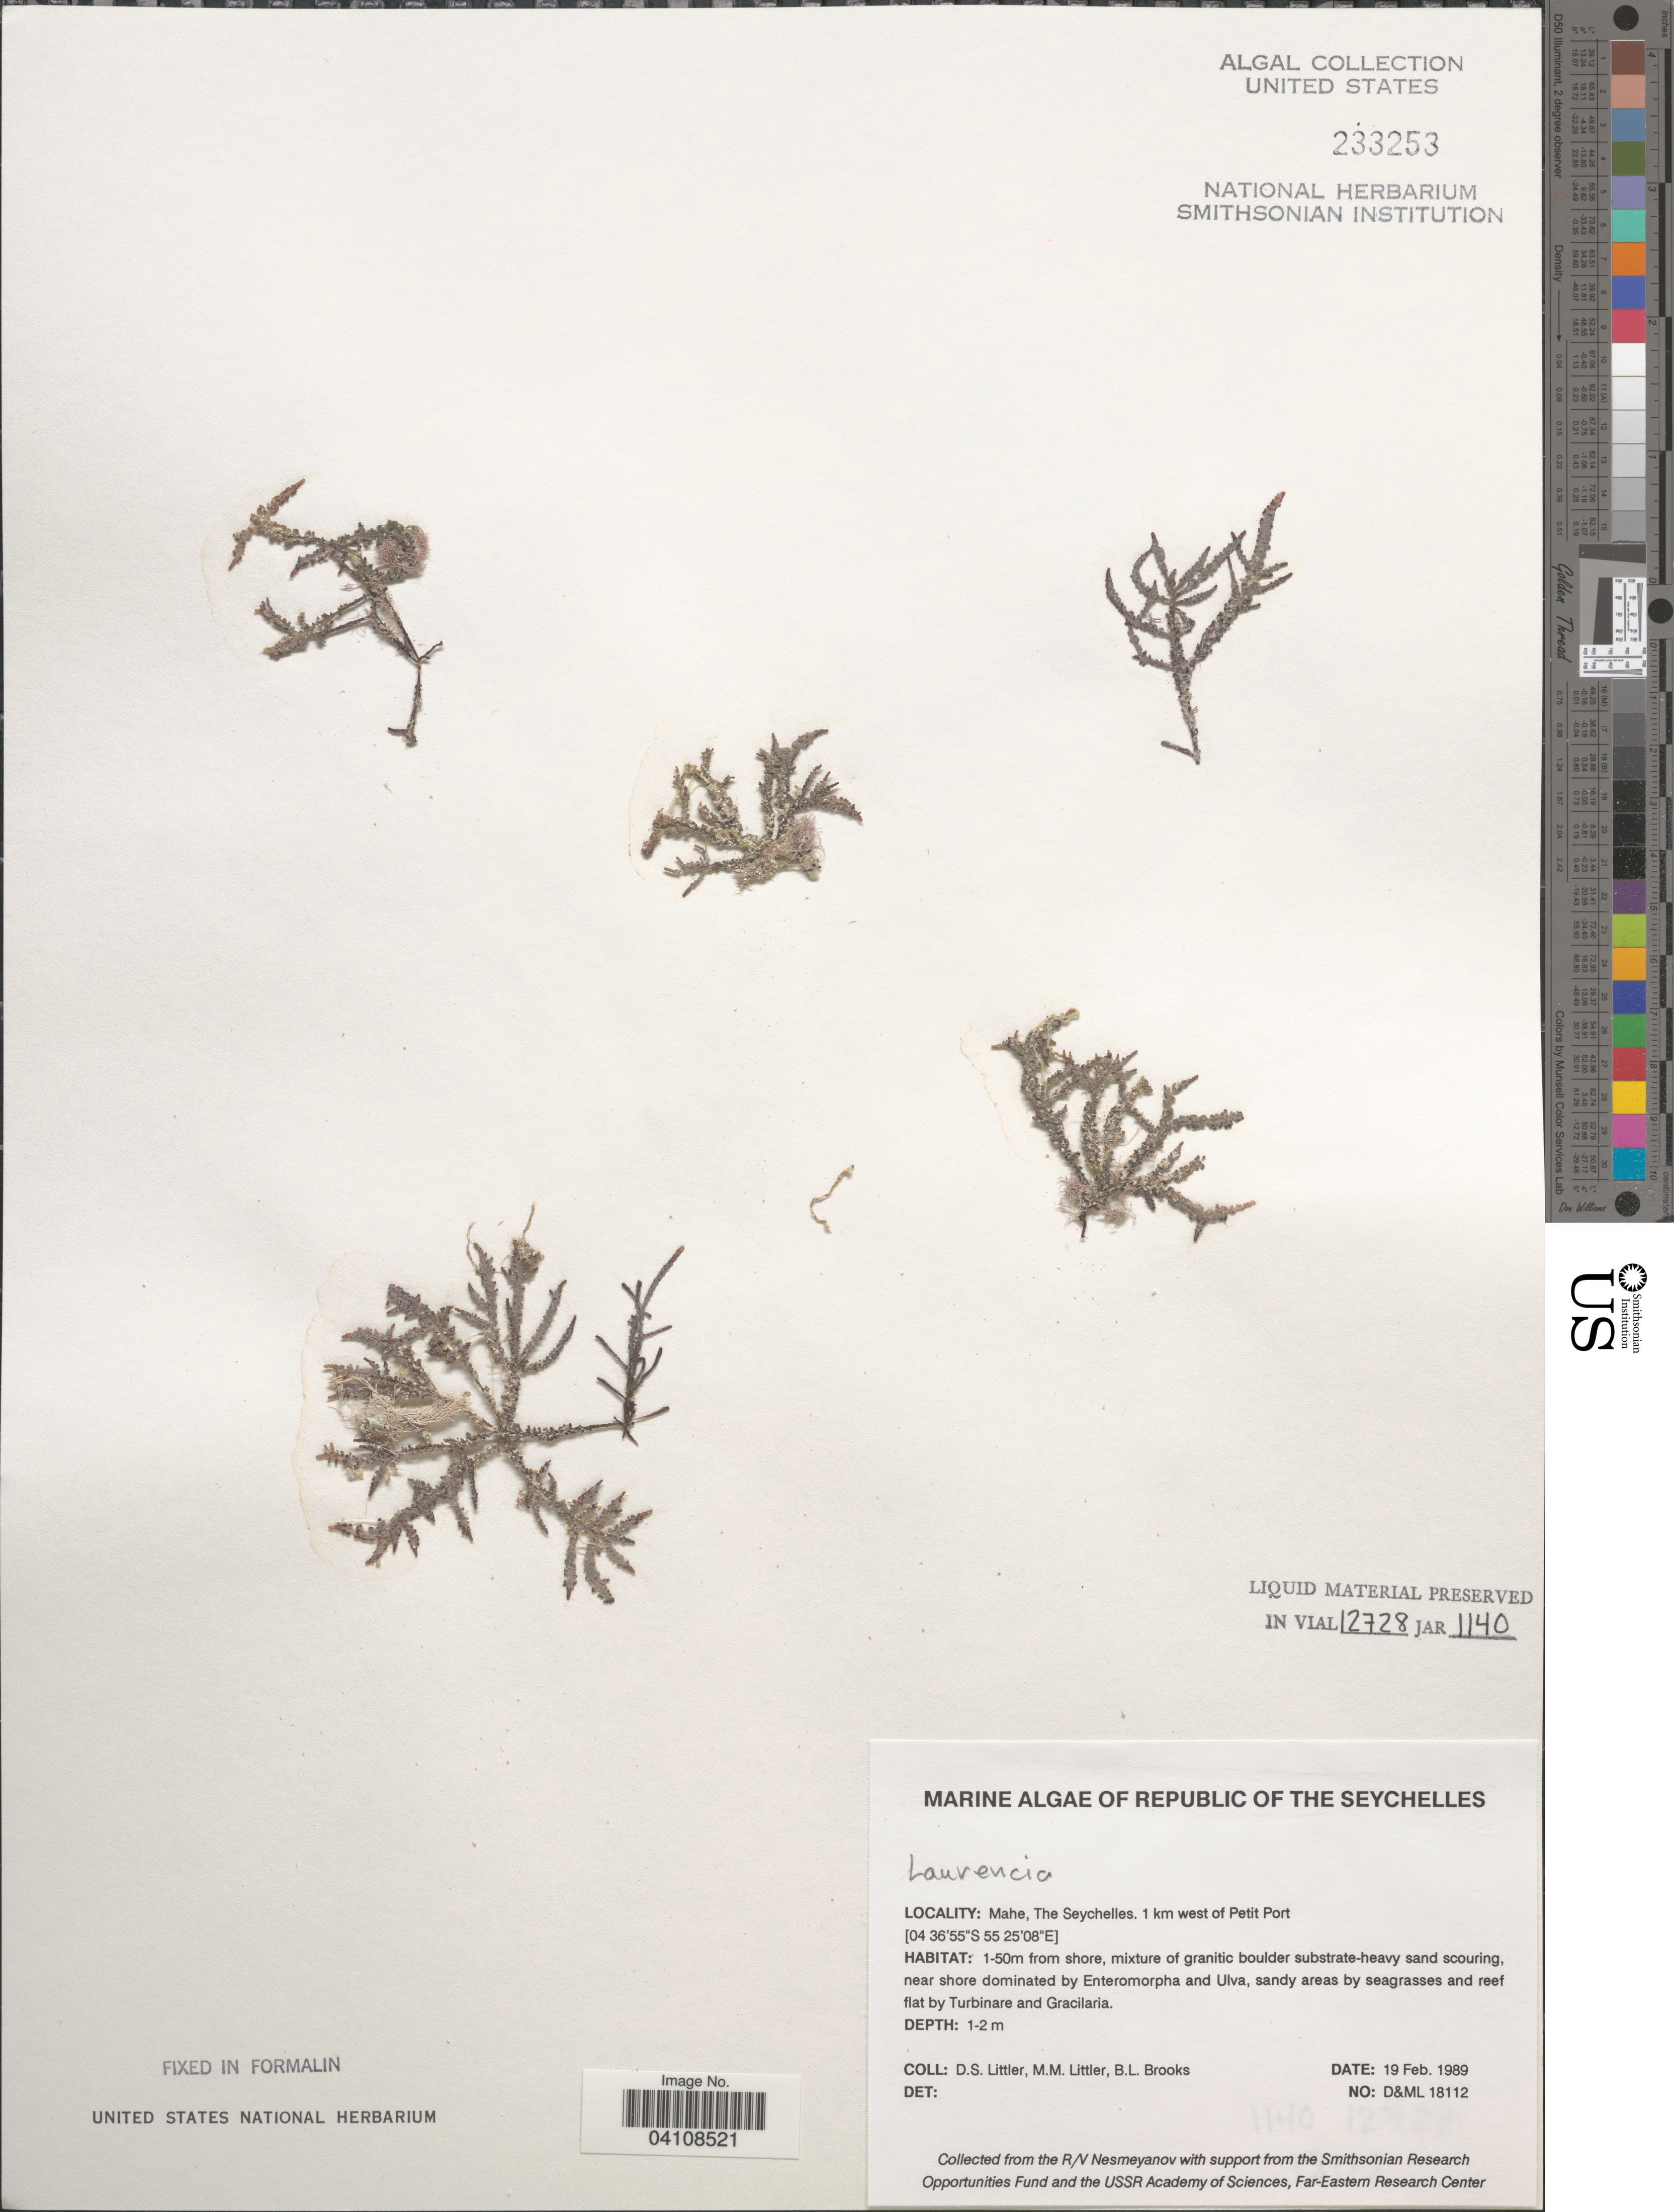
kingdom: Plantae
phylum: Rhodophyta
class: Florideophyceae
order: Ceramiales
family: Rhodomelaceae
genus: Laurencia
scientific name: Laurencia sp.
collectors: D. S. Littler & B. Brooks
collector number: D&ML18112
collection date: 1989-02-19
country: Seychelles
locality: Republic of The Seychelles. Mahe. 1 km west of Petit Port. 1-50m from shore.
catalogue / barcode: US 233253